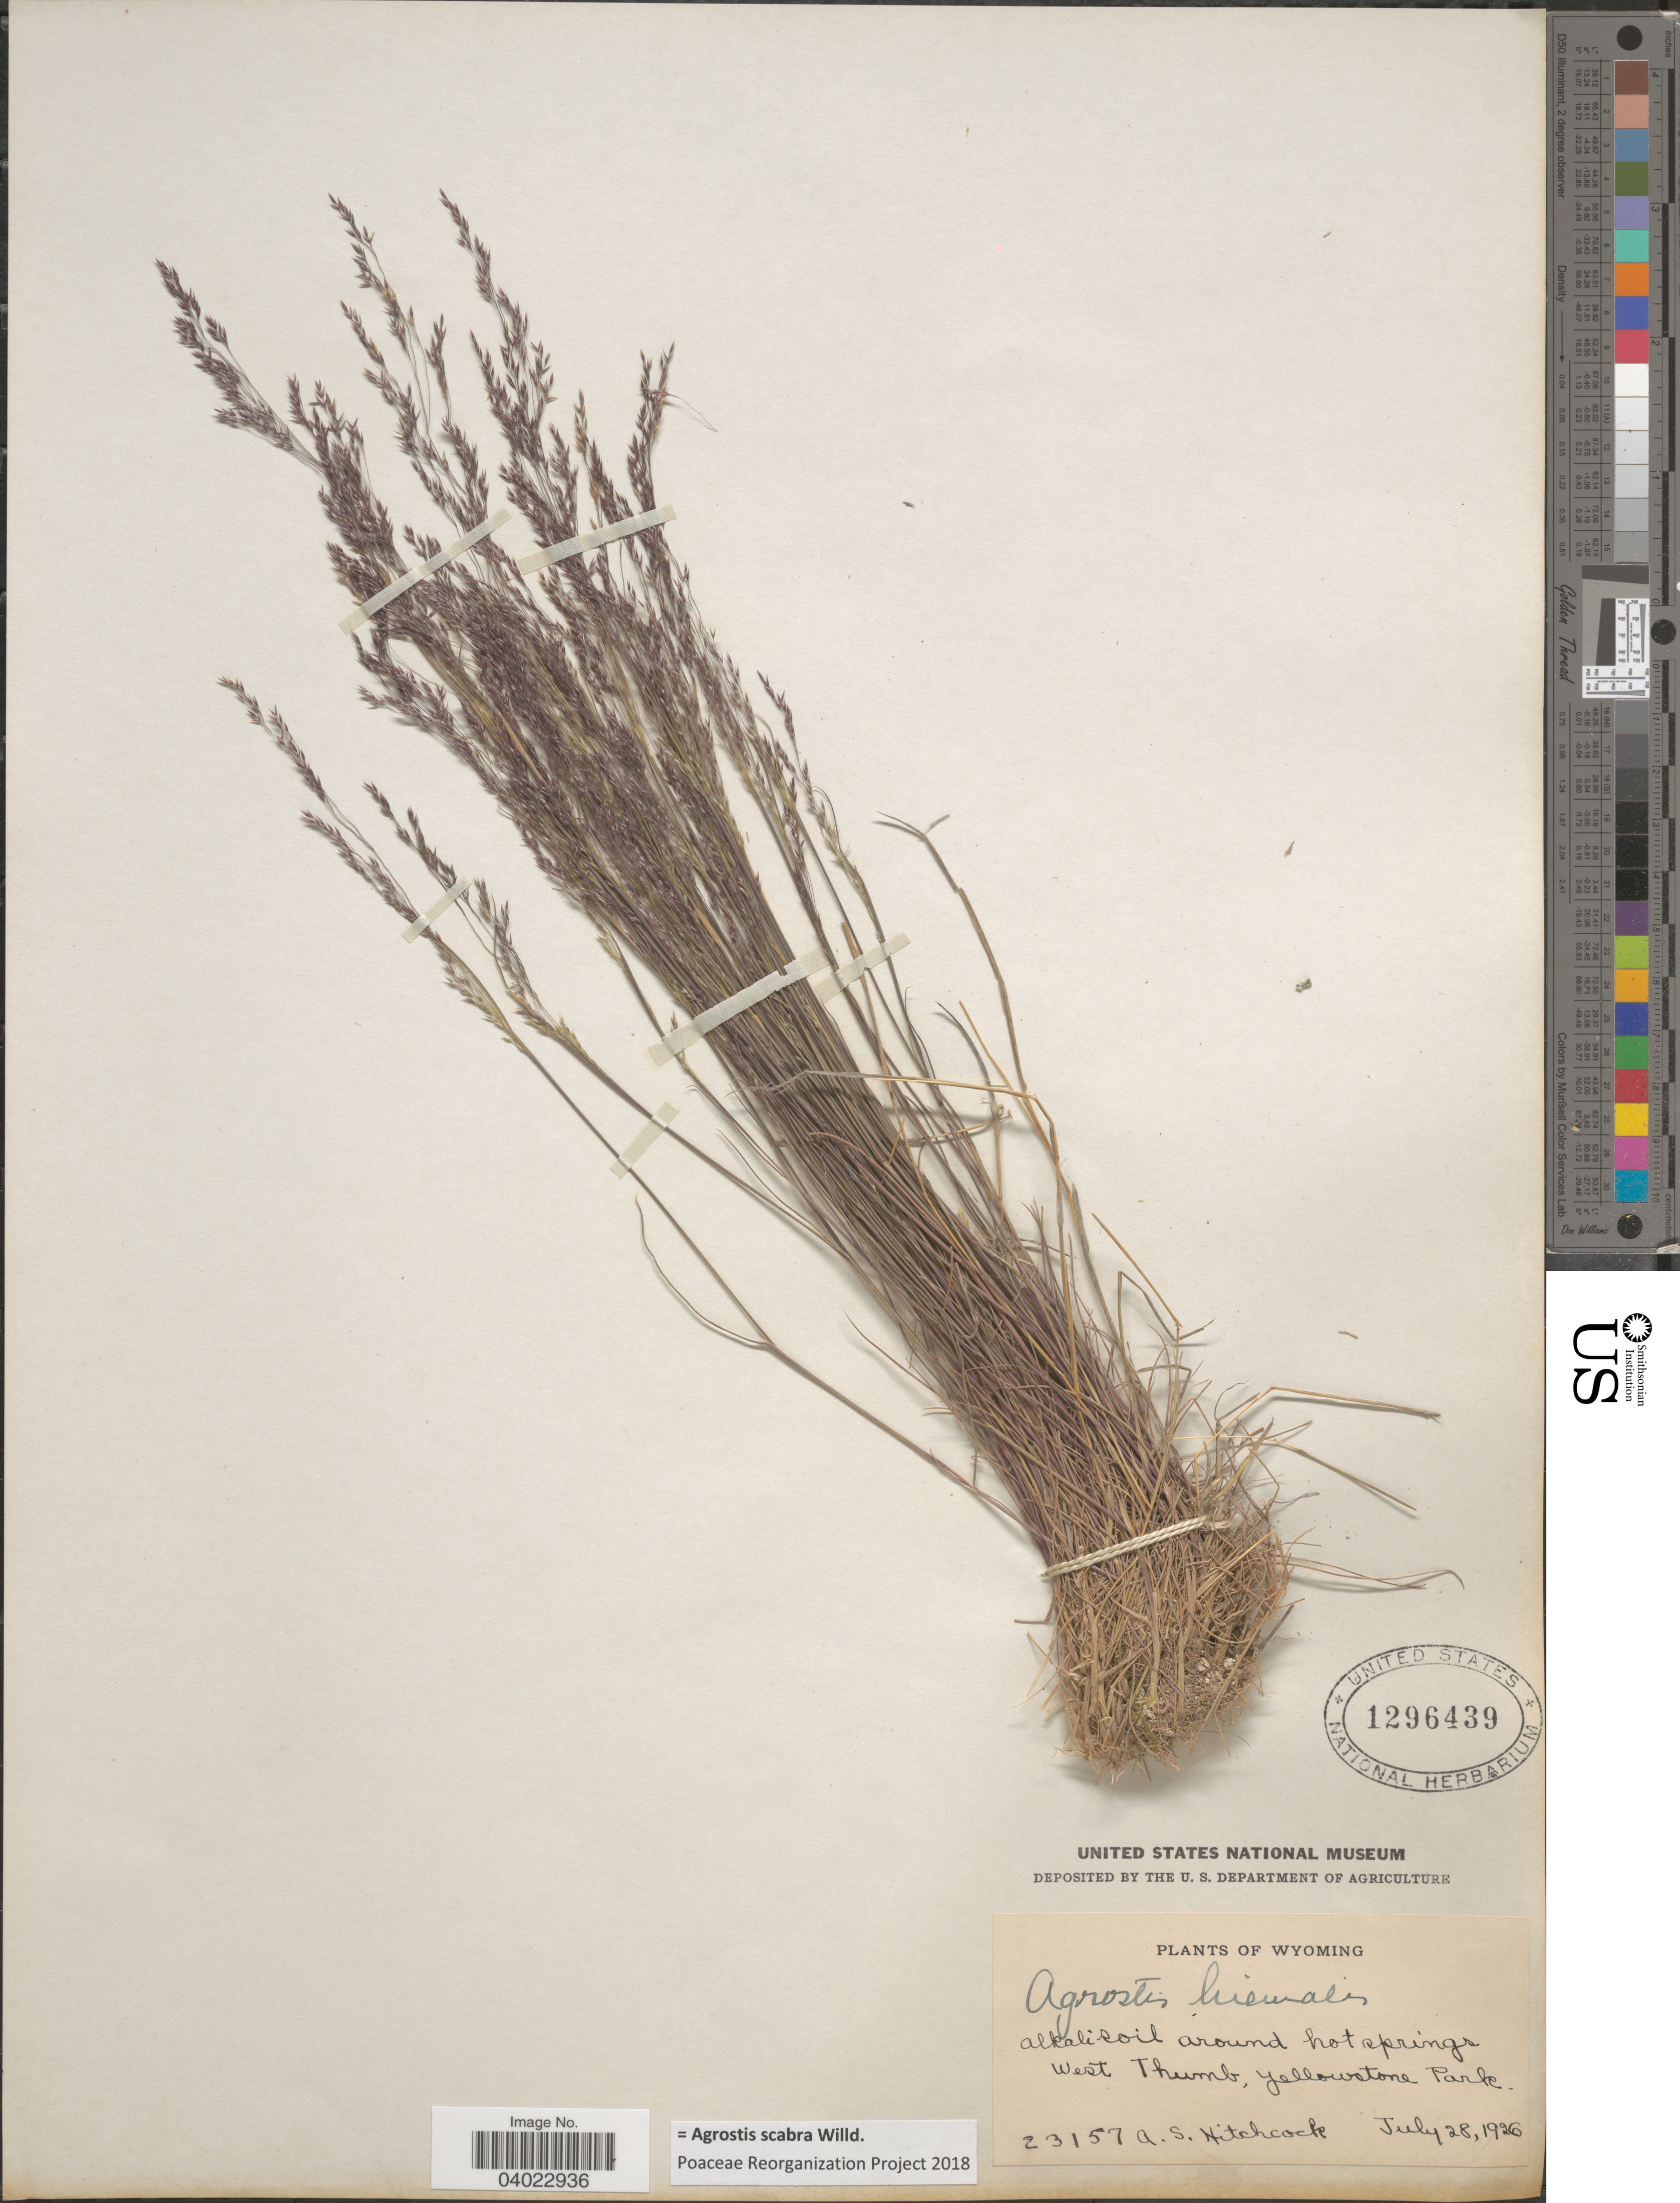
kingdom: Plantae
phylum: Tracheophyta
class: Liliopsida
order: Poales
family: Poaceae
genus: Agrostis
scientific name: Agrostis scabra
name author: Willd.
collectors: A. S. Hitchcock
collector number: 23157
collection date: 1926-07-28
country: United States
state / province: Wyoming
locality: Around hot springs. West Thumb, Yellowstone Park.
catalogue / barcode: US 1296439